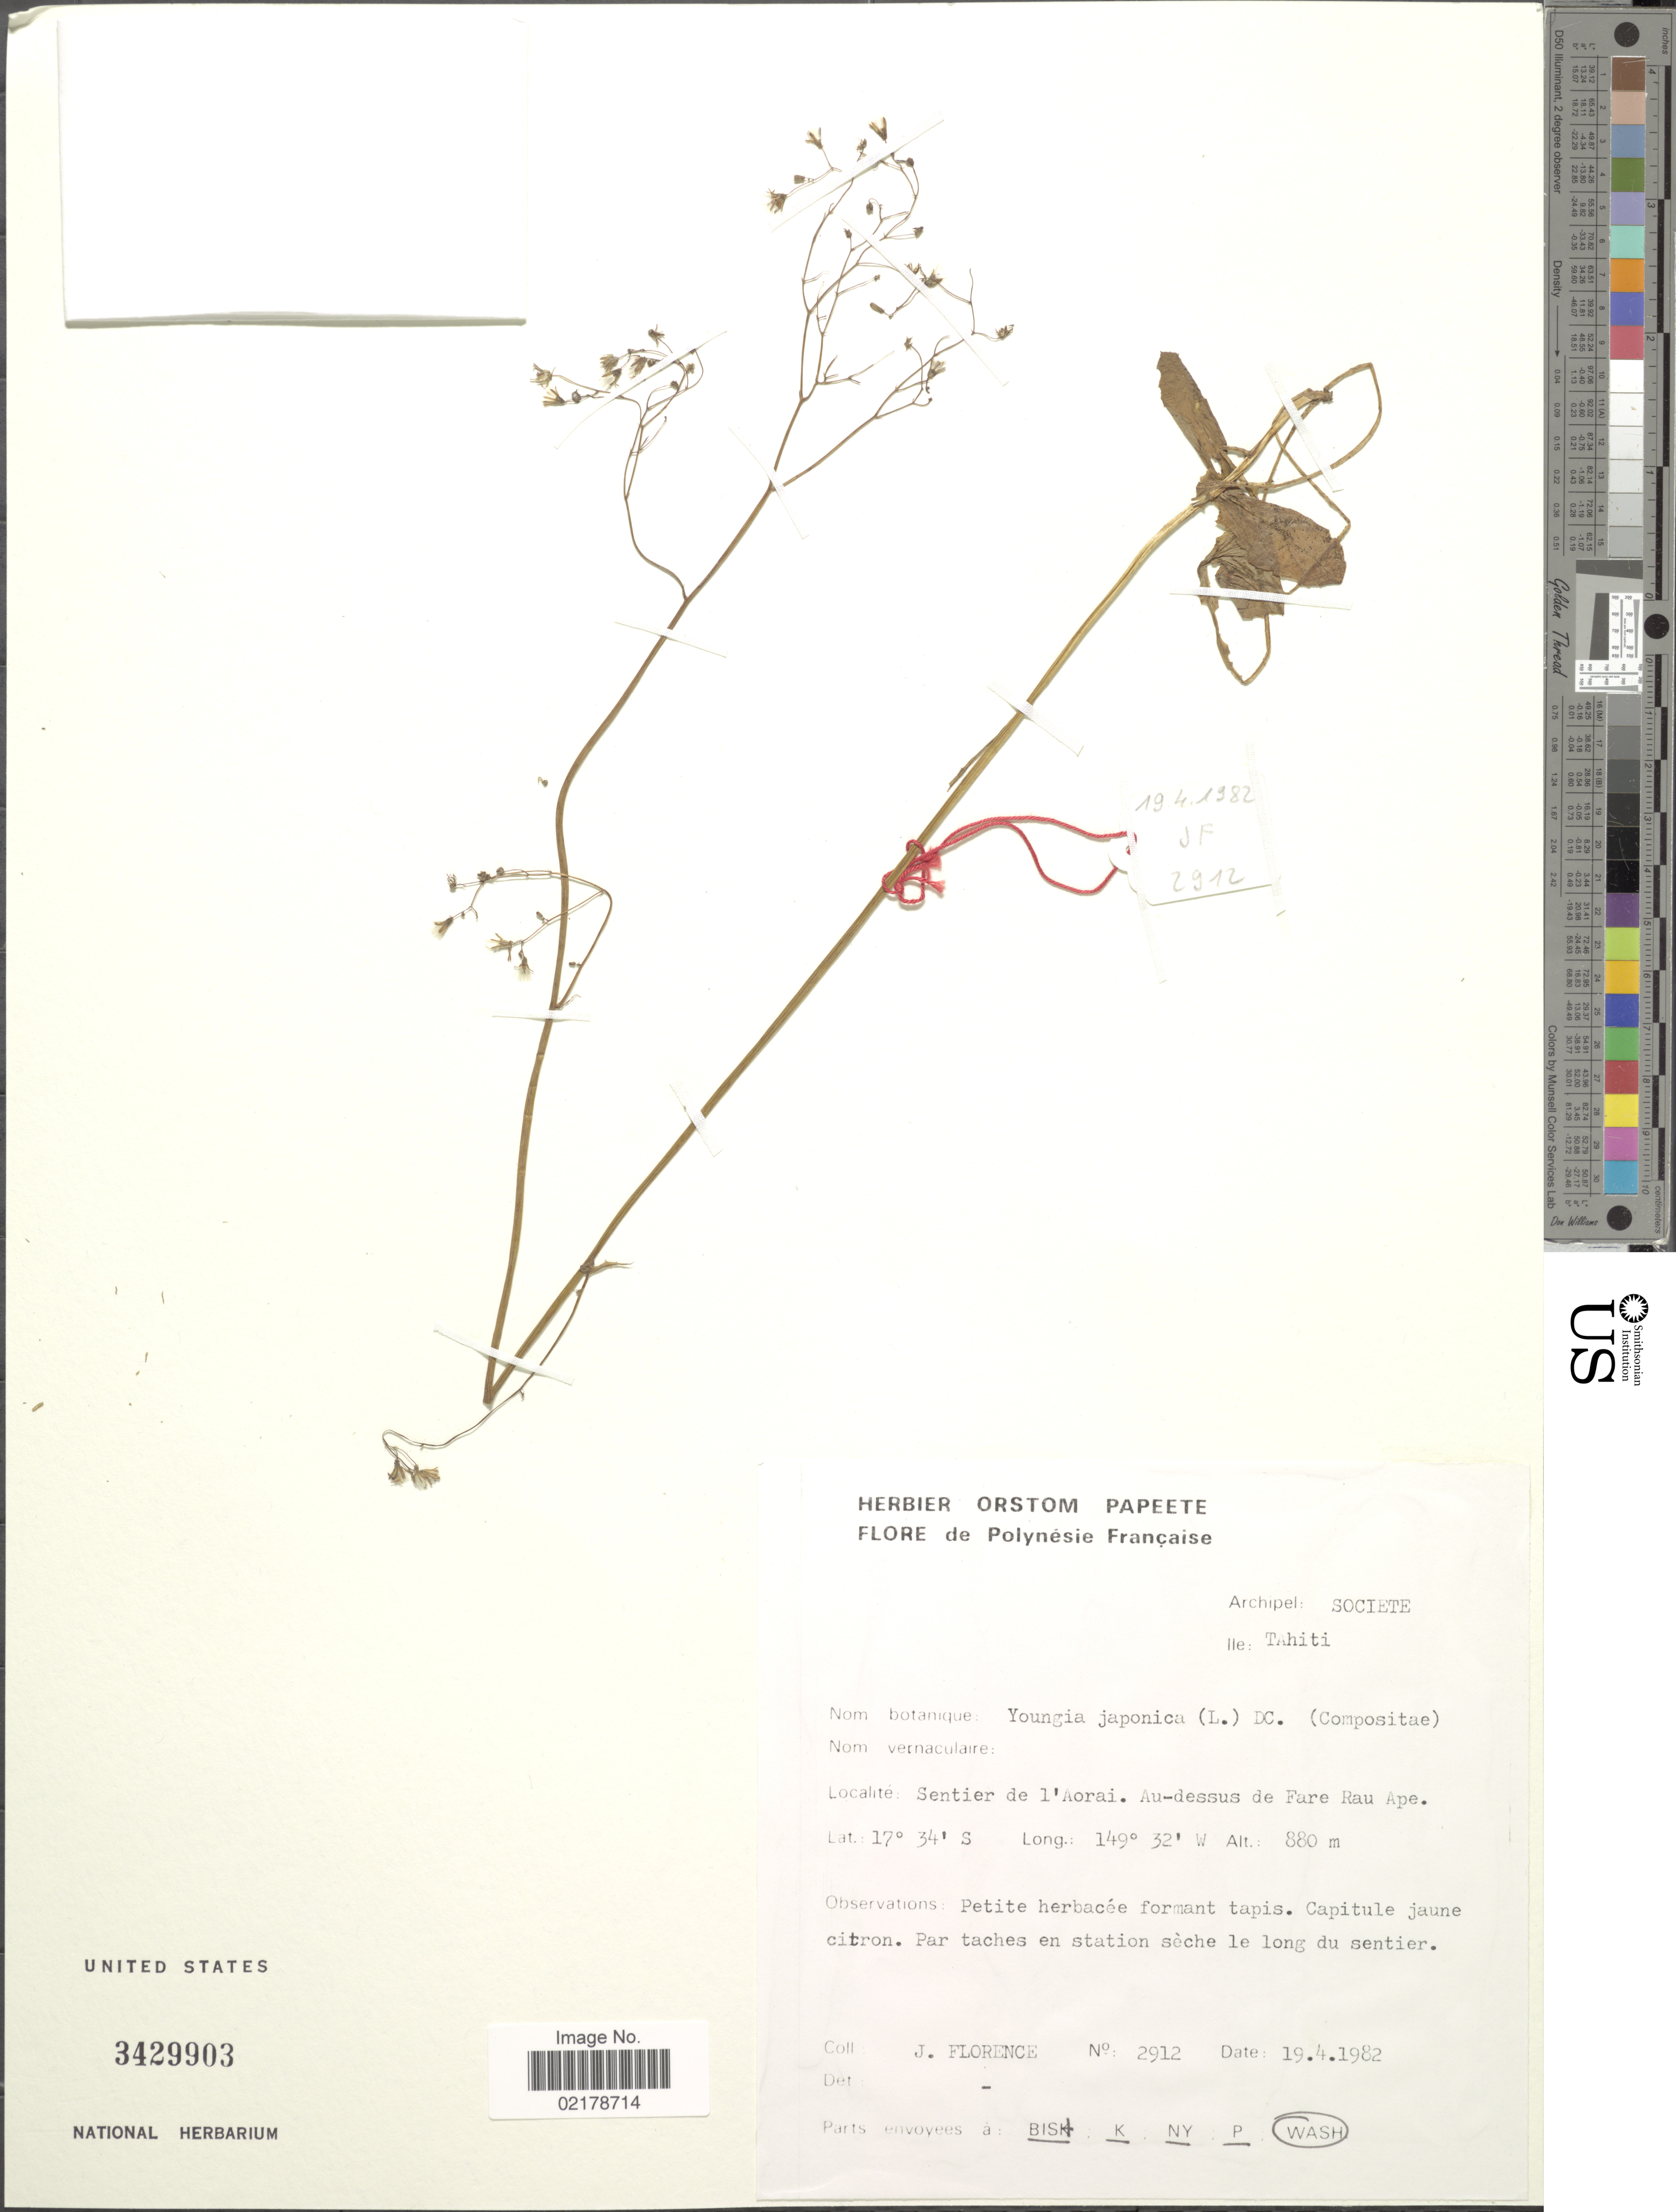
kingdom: Plantae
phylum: Tracheophyta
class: Magnoliopsida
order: Asterales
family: Asteraceae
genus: Youngia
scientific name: Youngia japonica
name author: (L.) DC.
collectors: J. Florence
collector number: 2912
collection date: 1982-04-19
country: French Polynesia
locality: Archipel: Societe. Ile: Tahiti. Sentier de l'Aorai. Au-desses de Fare Rau Ape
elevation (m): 880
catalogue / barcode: US 3429903